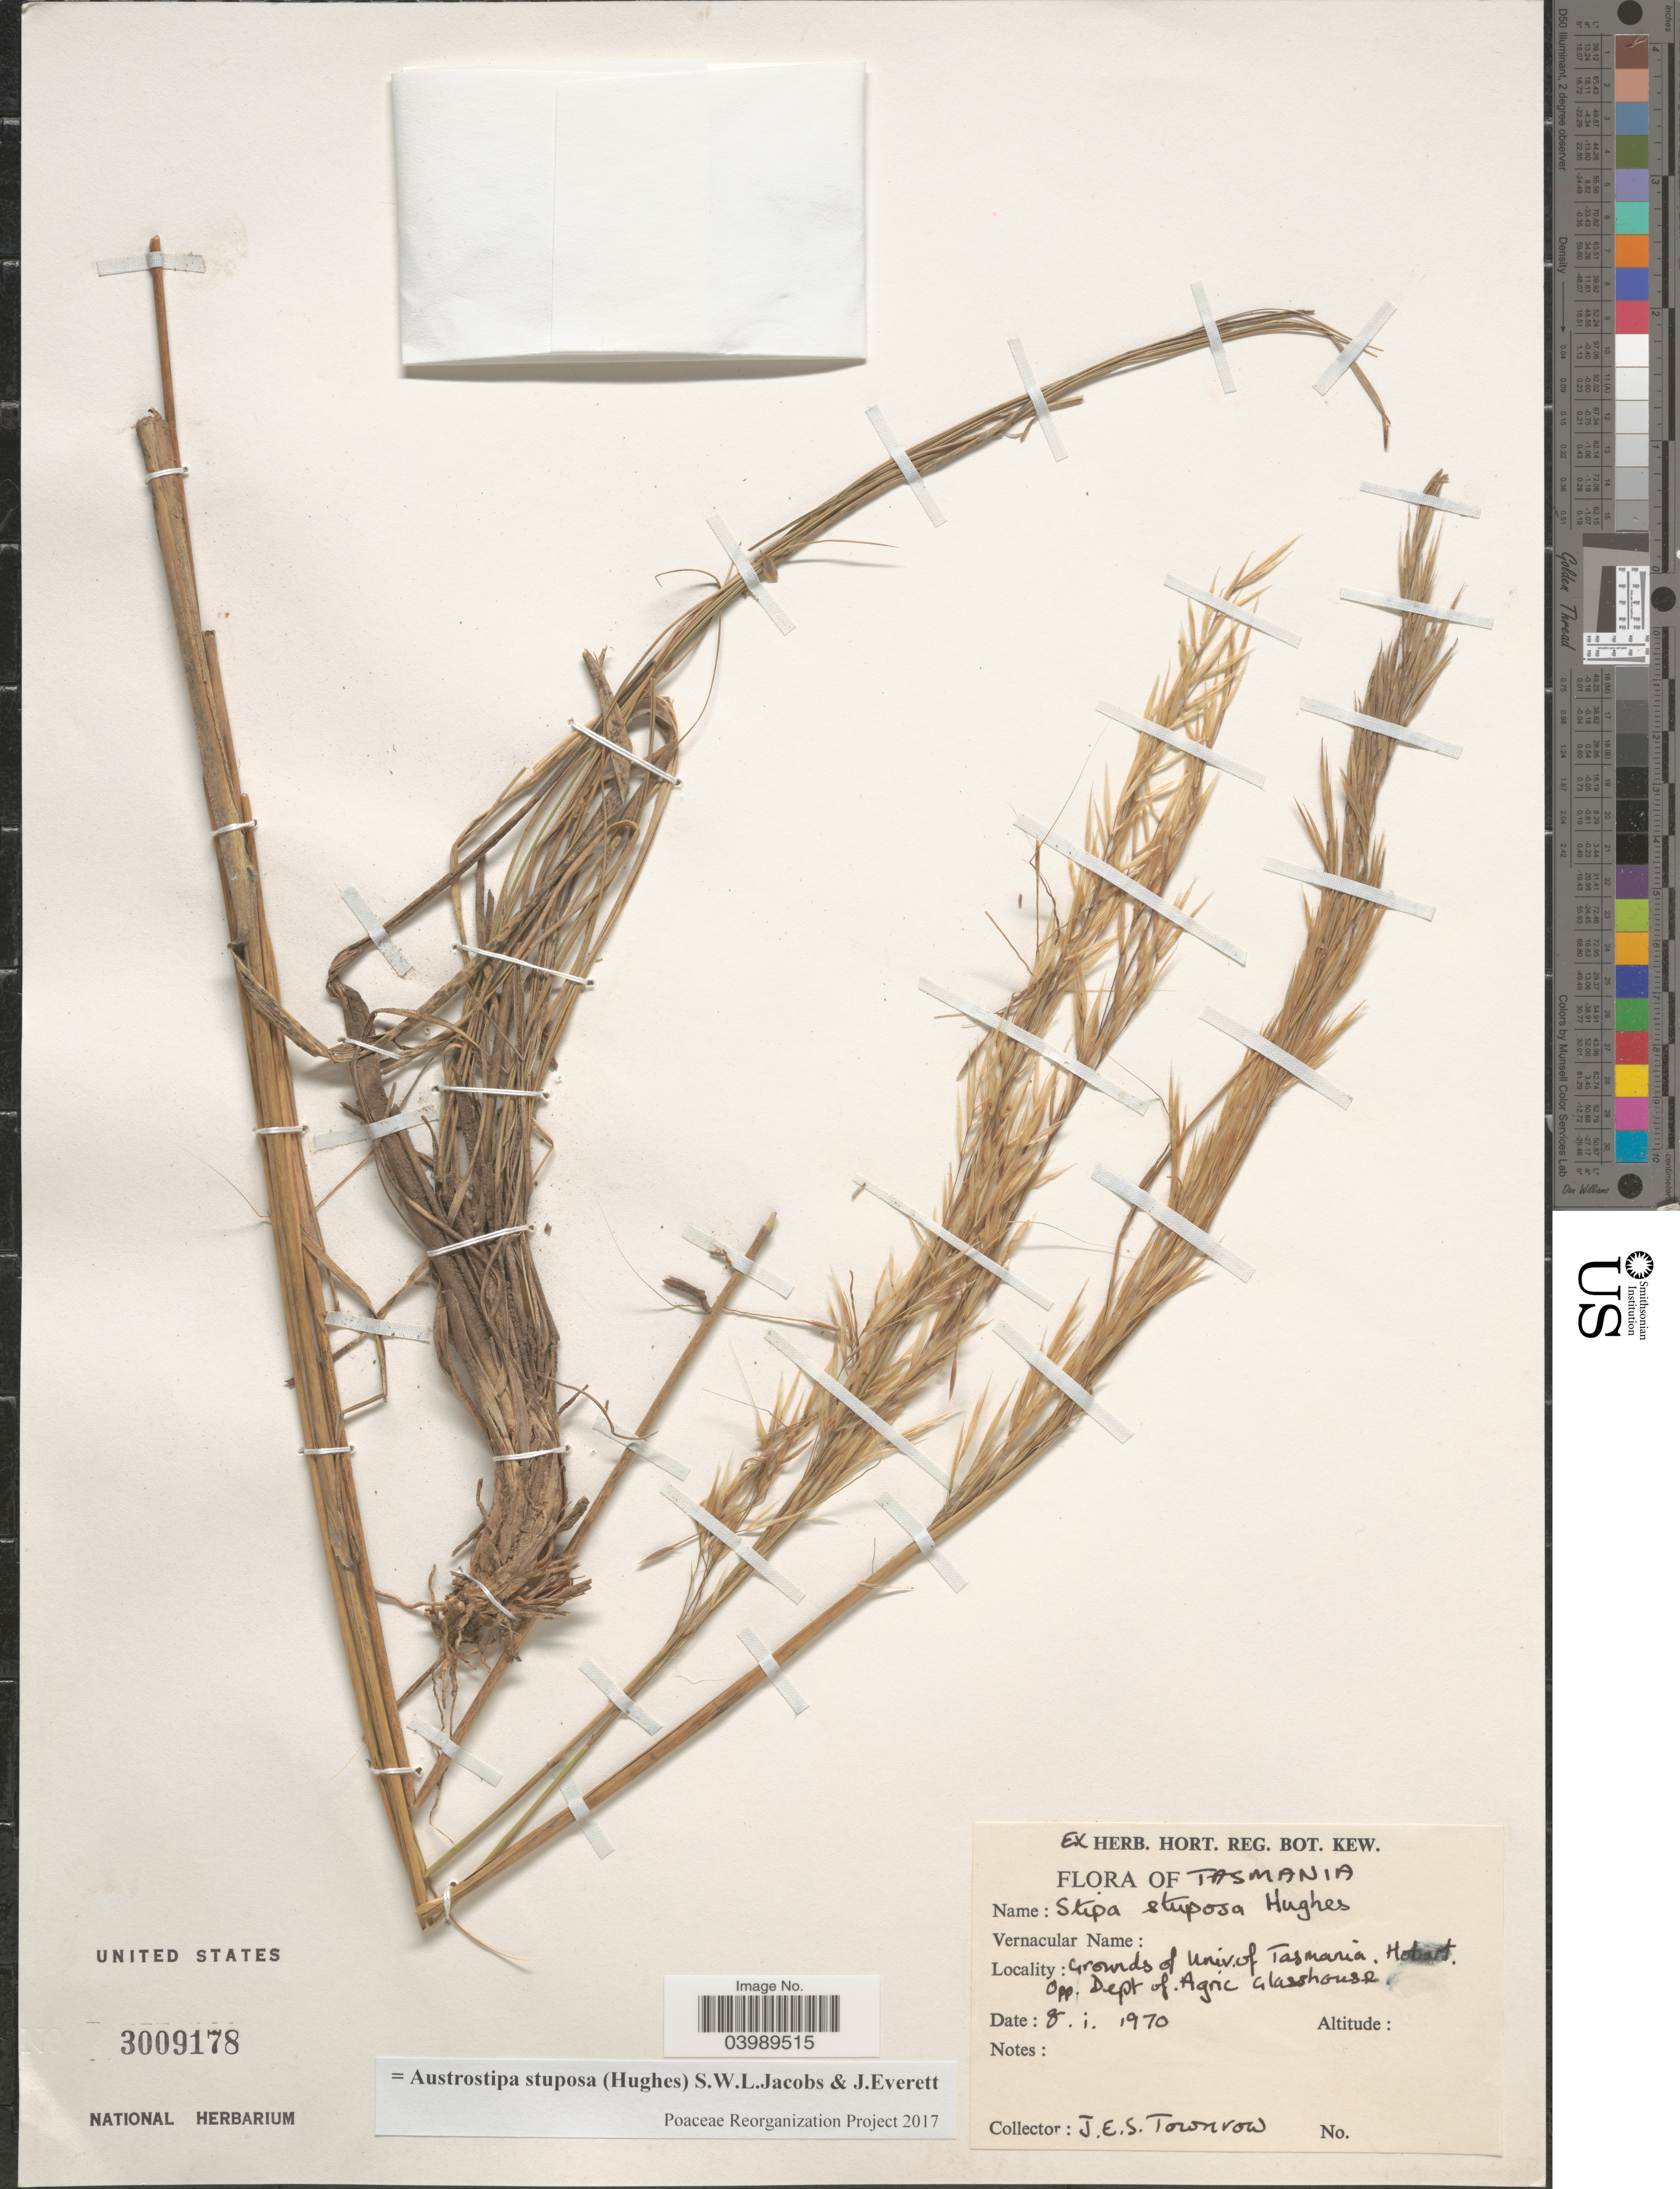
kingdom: Plantae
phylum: Tracheophyta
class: Liliopsida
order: Poales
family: Poaceae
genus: Austrostipa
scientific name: Austrostipa stuposa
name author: (Hughes) S.W.L. Jacobs & J. Everett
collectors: J. Tonrow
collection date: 1970-01-08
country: Australia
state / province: Tasmania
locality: Grounds of Univ. of Tasmania. Hobart Opp. Dept of. Agric. Glasshouse.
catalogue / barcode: US 3009178